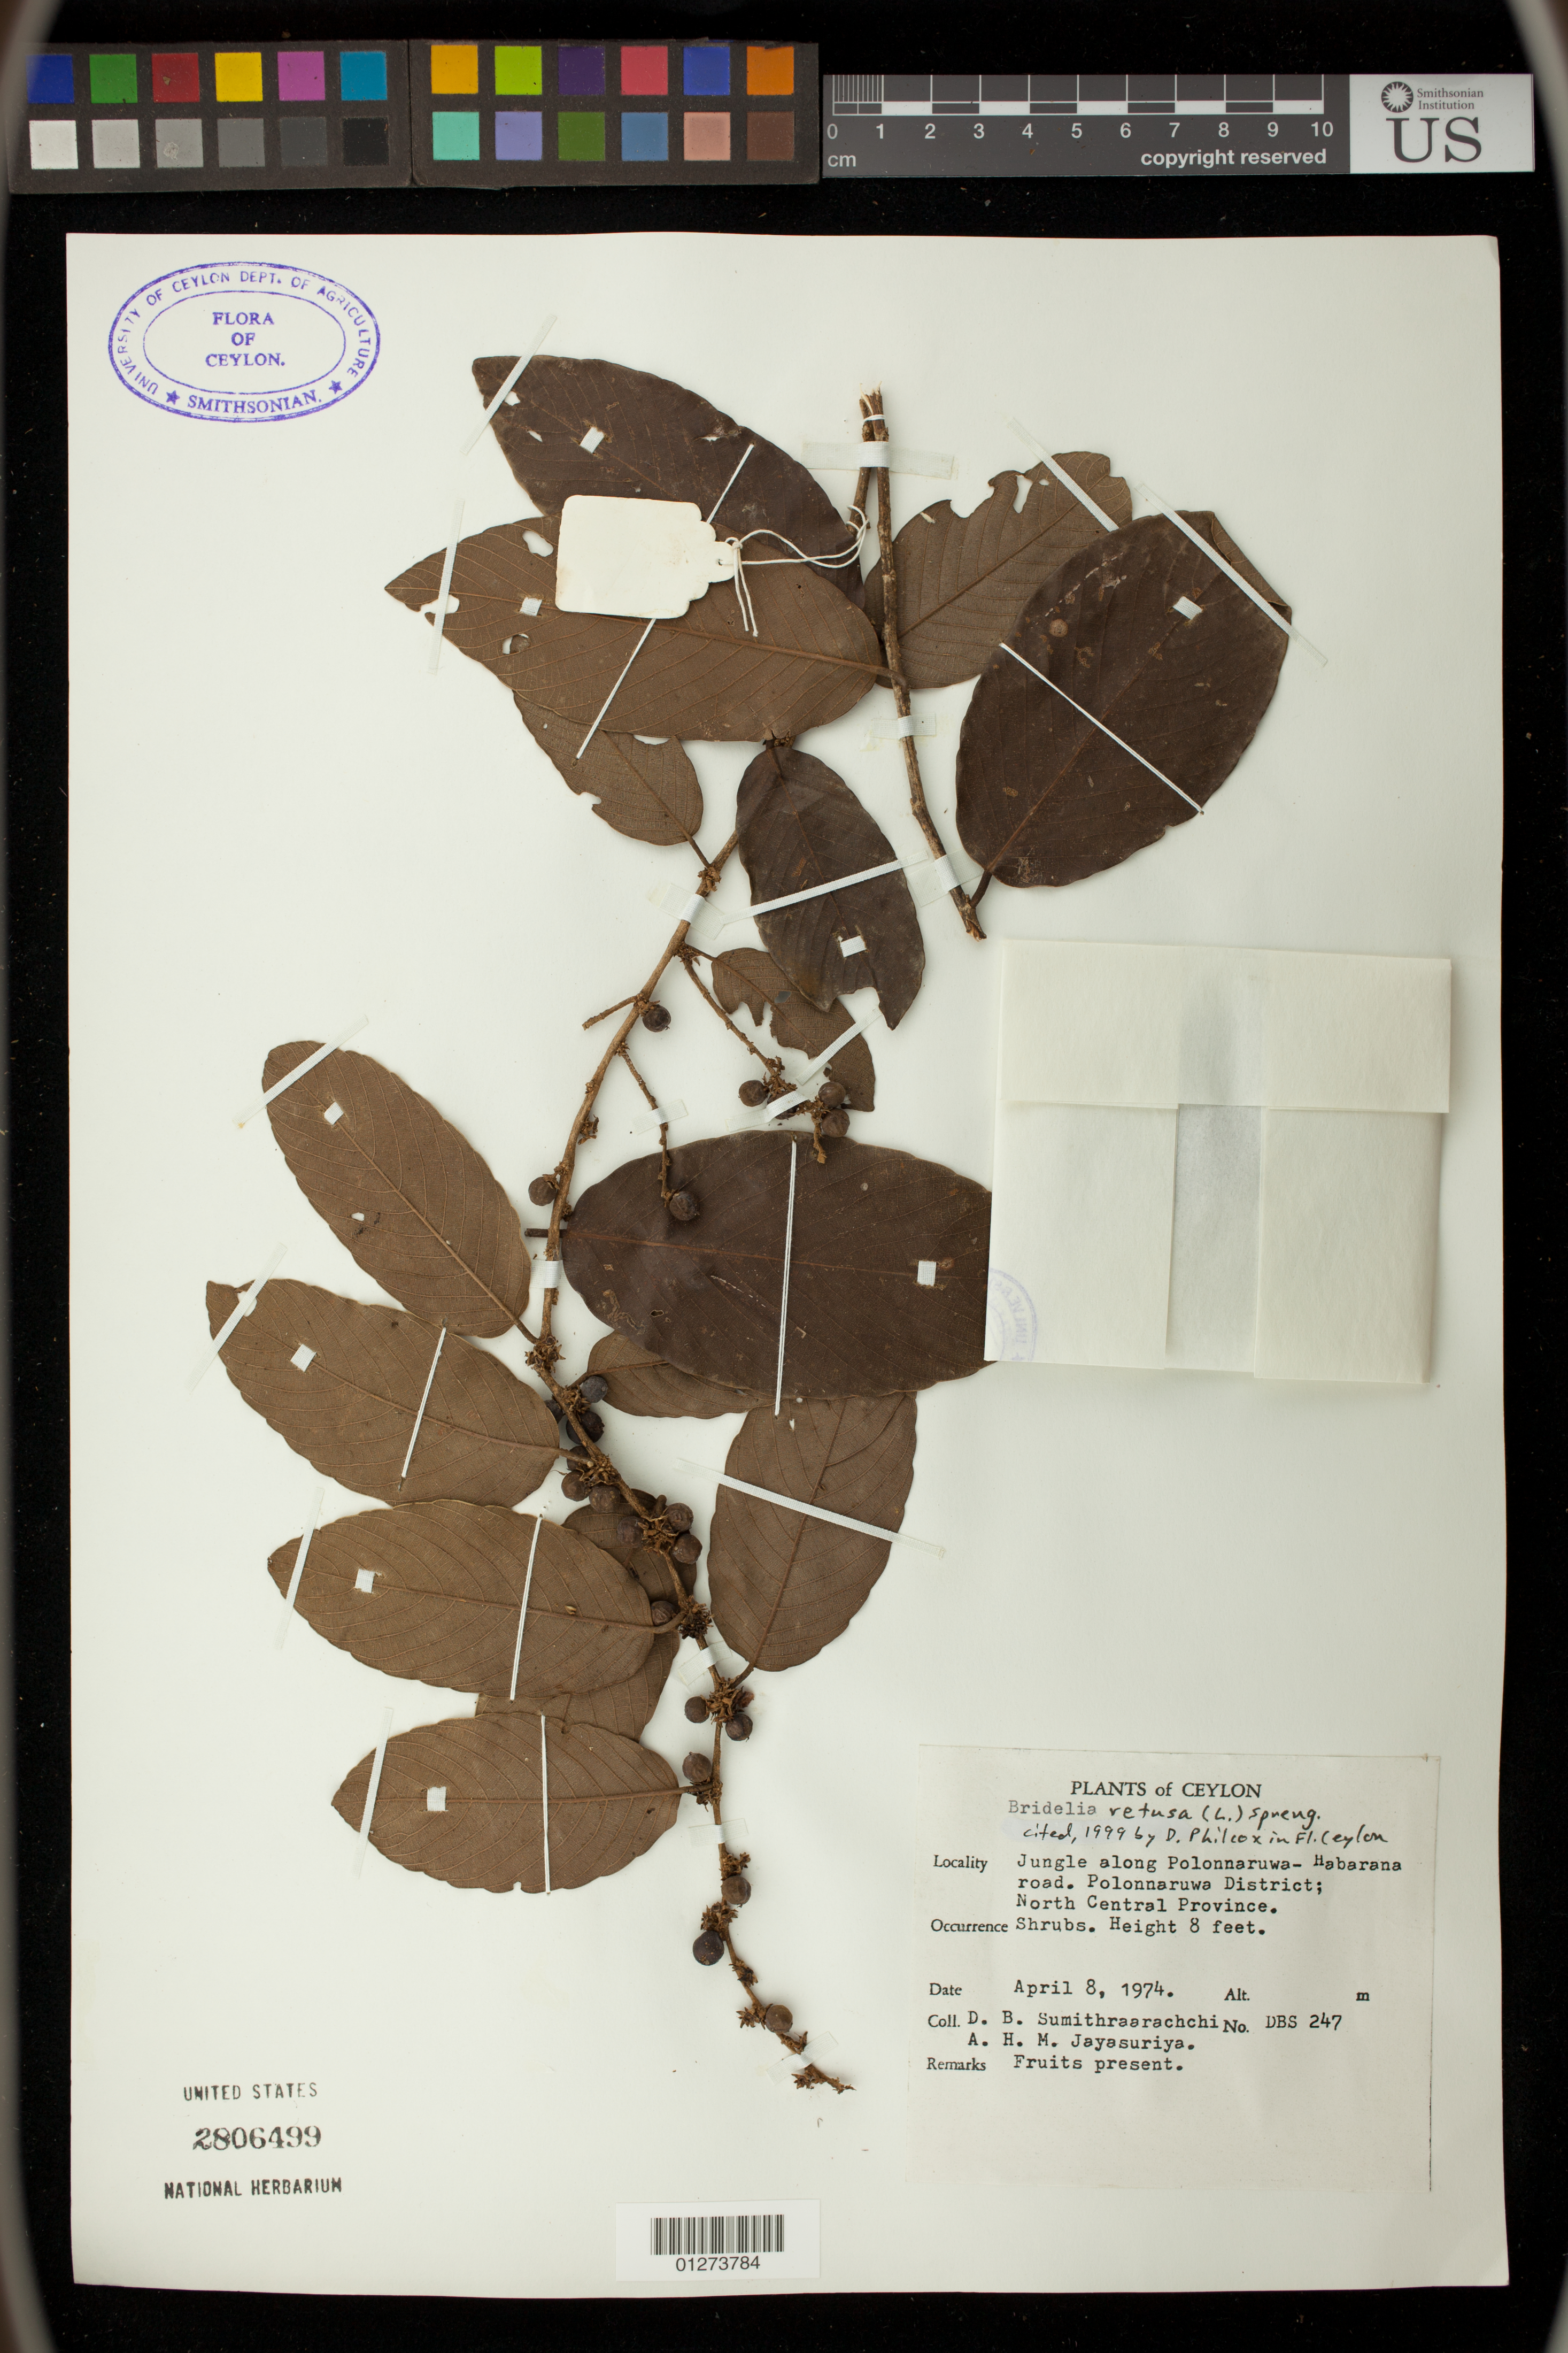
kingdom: Plantae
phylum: Tracheophyta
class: Magnoliopsida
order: Malpighiales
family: Phyllanthaceae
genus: Bridelia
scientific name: Bridelia retusa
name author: (L.) A. Juss.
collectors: D. B. Sumithraarachchi & A. H. Jayasuriya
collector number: DBS 247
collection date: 1974-04-08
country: Sri Lanka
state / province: North Central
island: Ceylon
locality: Ceylon: Jungle along Polonnaruwa-Habarana road. Polonnaruwa District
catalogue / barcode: US 2806499